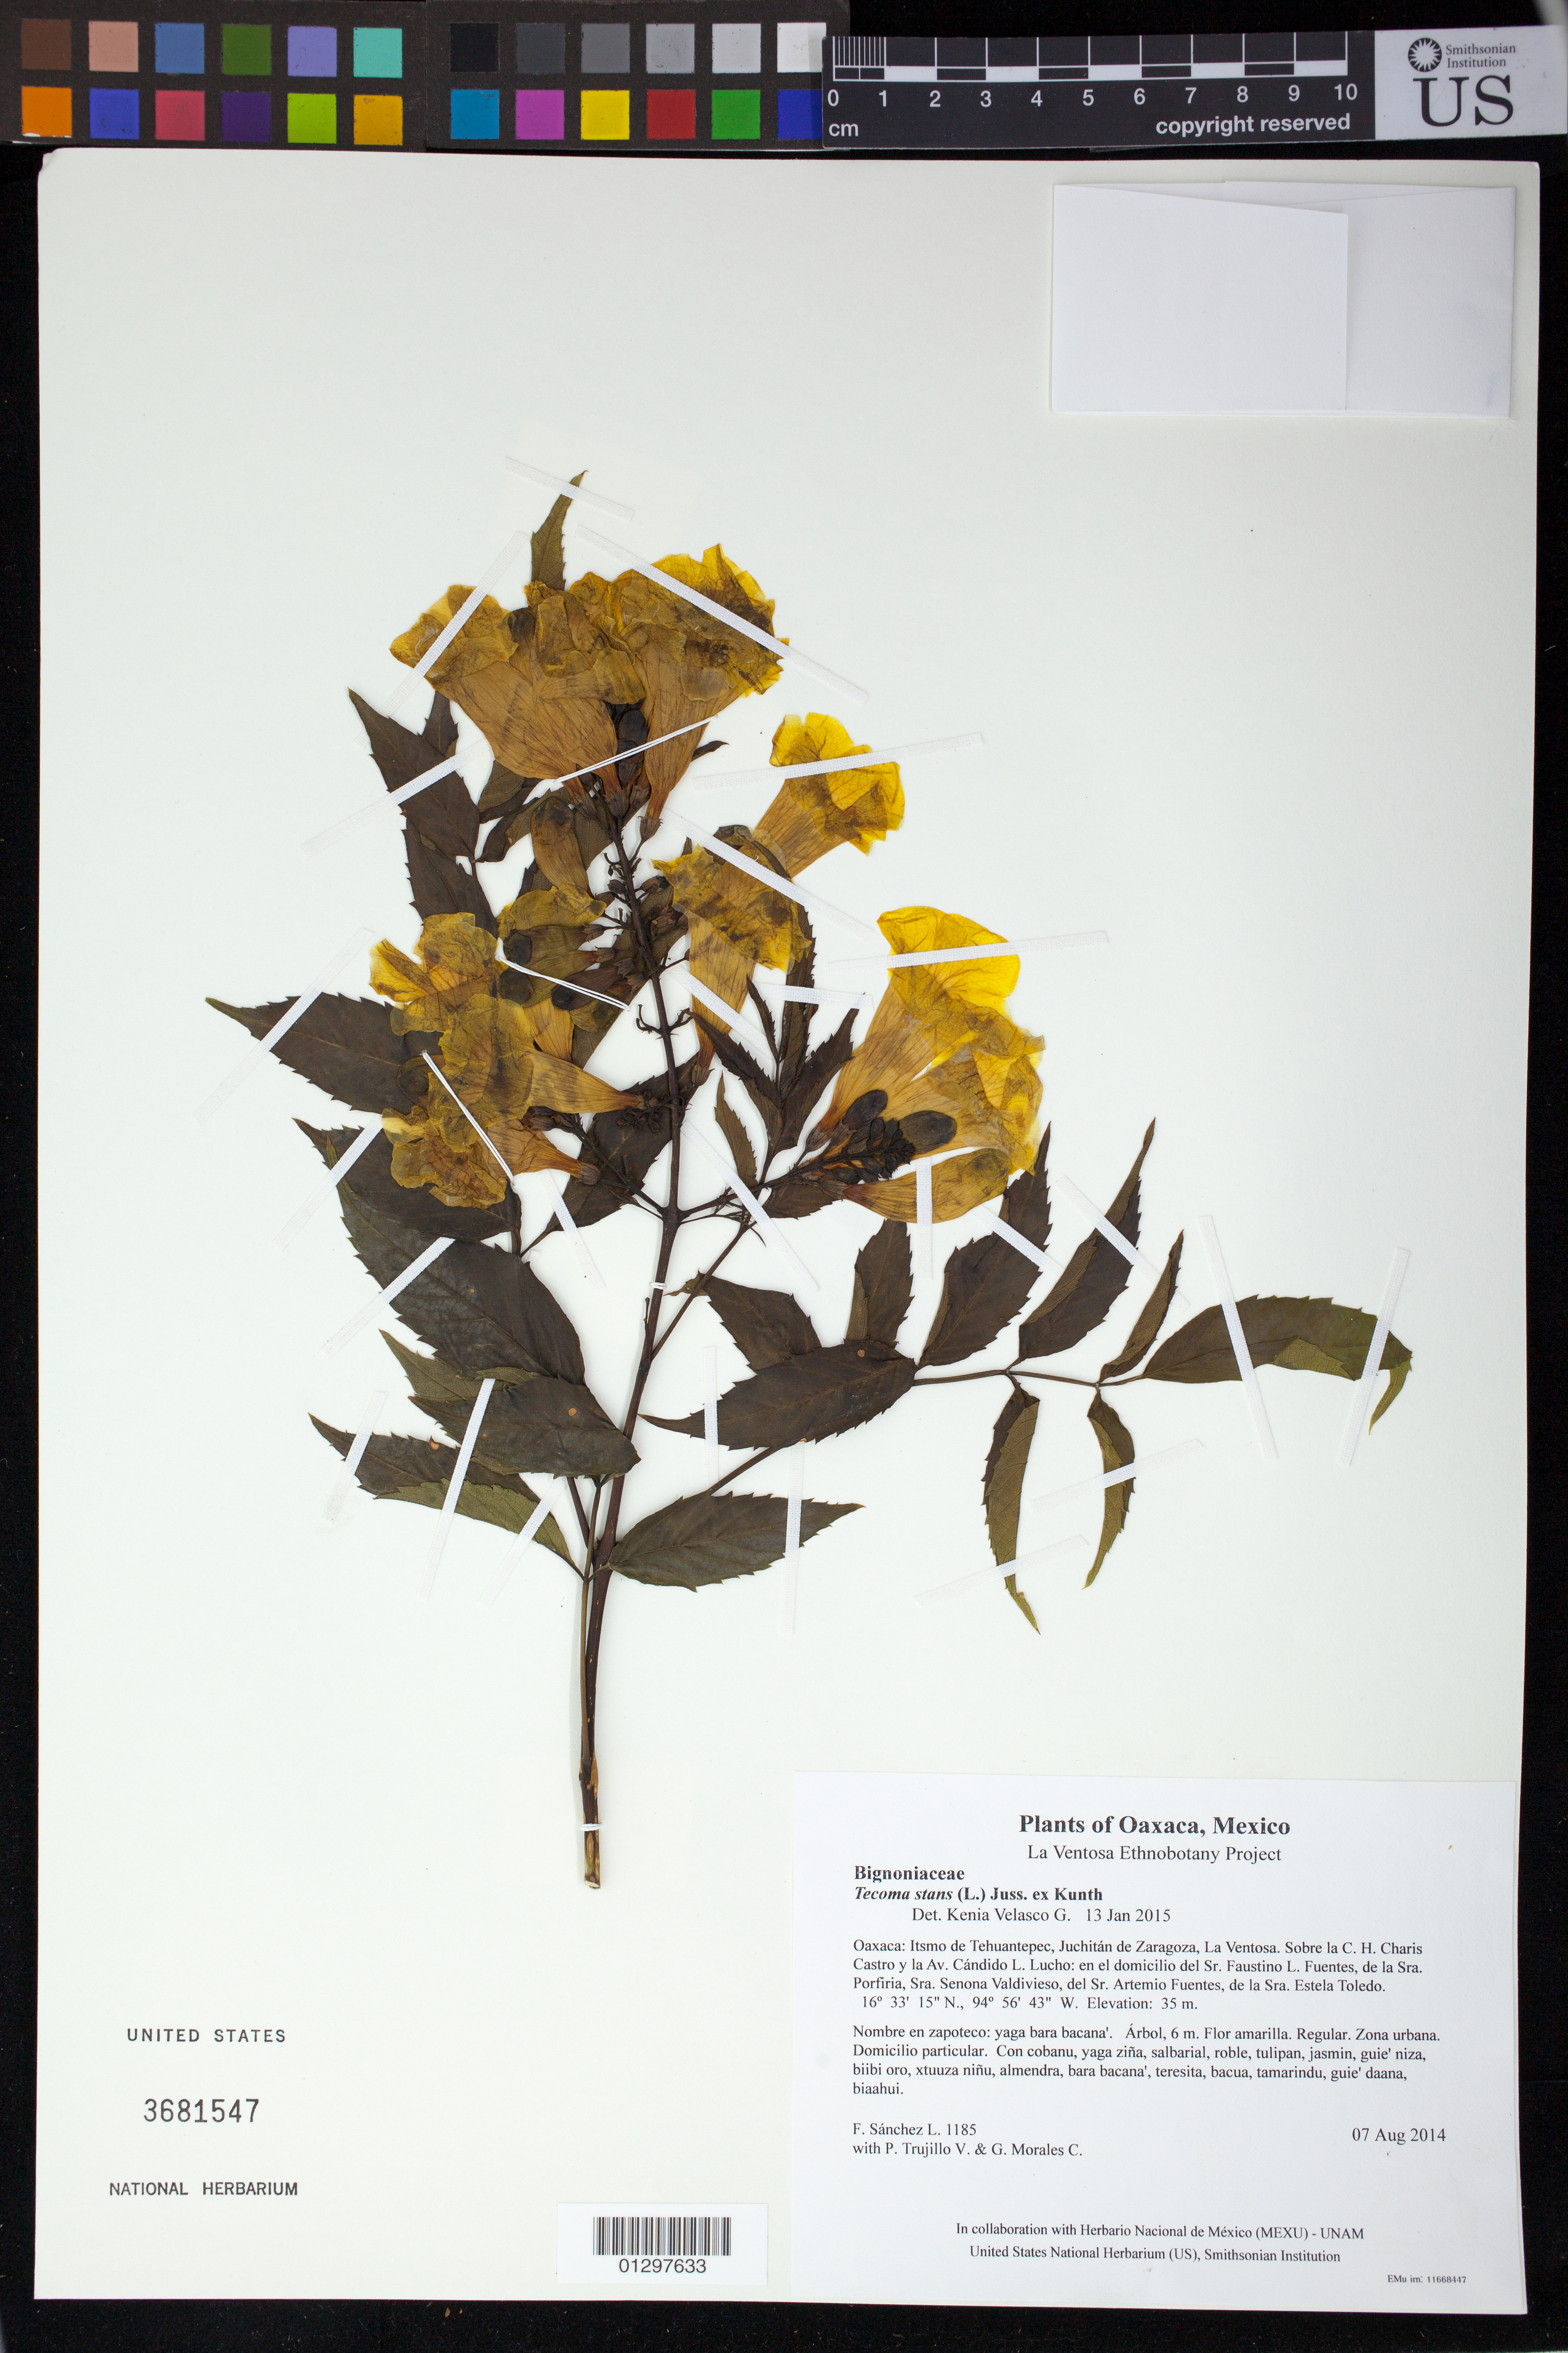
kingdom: Plantae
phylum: Tracheophyta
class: Magnoliopsida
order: Lamiales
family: Bignoniaceae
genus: Tecoma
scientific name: Tecoma stans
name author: (L.) Juss. ex Kunth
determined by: Velasco G., Kenia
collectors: F. Sánchez L., P. Trujillo V. & G. Morales C.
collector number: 1185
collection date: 2014-08-07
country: Mexico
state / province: Oaxaca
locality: Itsmo de Tehuantepec, Juchitán de Zaragoza, La Ventosa. Sobre la C. H. Charis Castro y la Av. Cándido L. Lucho: en el domicilio del Sr. Faustino L. Fuentes, de la Sra. Porfiria, Sra. Senona Valdivieso, del Sr. Artemio Fuentes, de la Sra. Estela Toledo.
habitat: Zona urbana. Domicilio particular.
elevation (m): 35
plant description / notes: JEBOT, MEXU, US; Yaga. 6 m. Guie' naguchi. Nuu.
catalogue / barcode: US 3681547